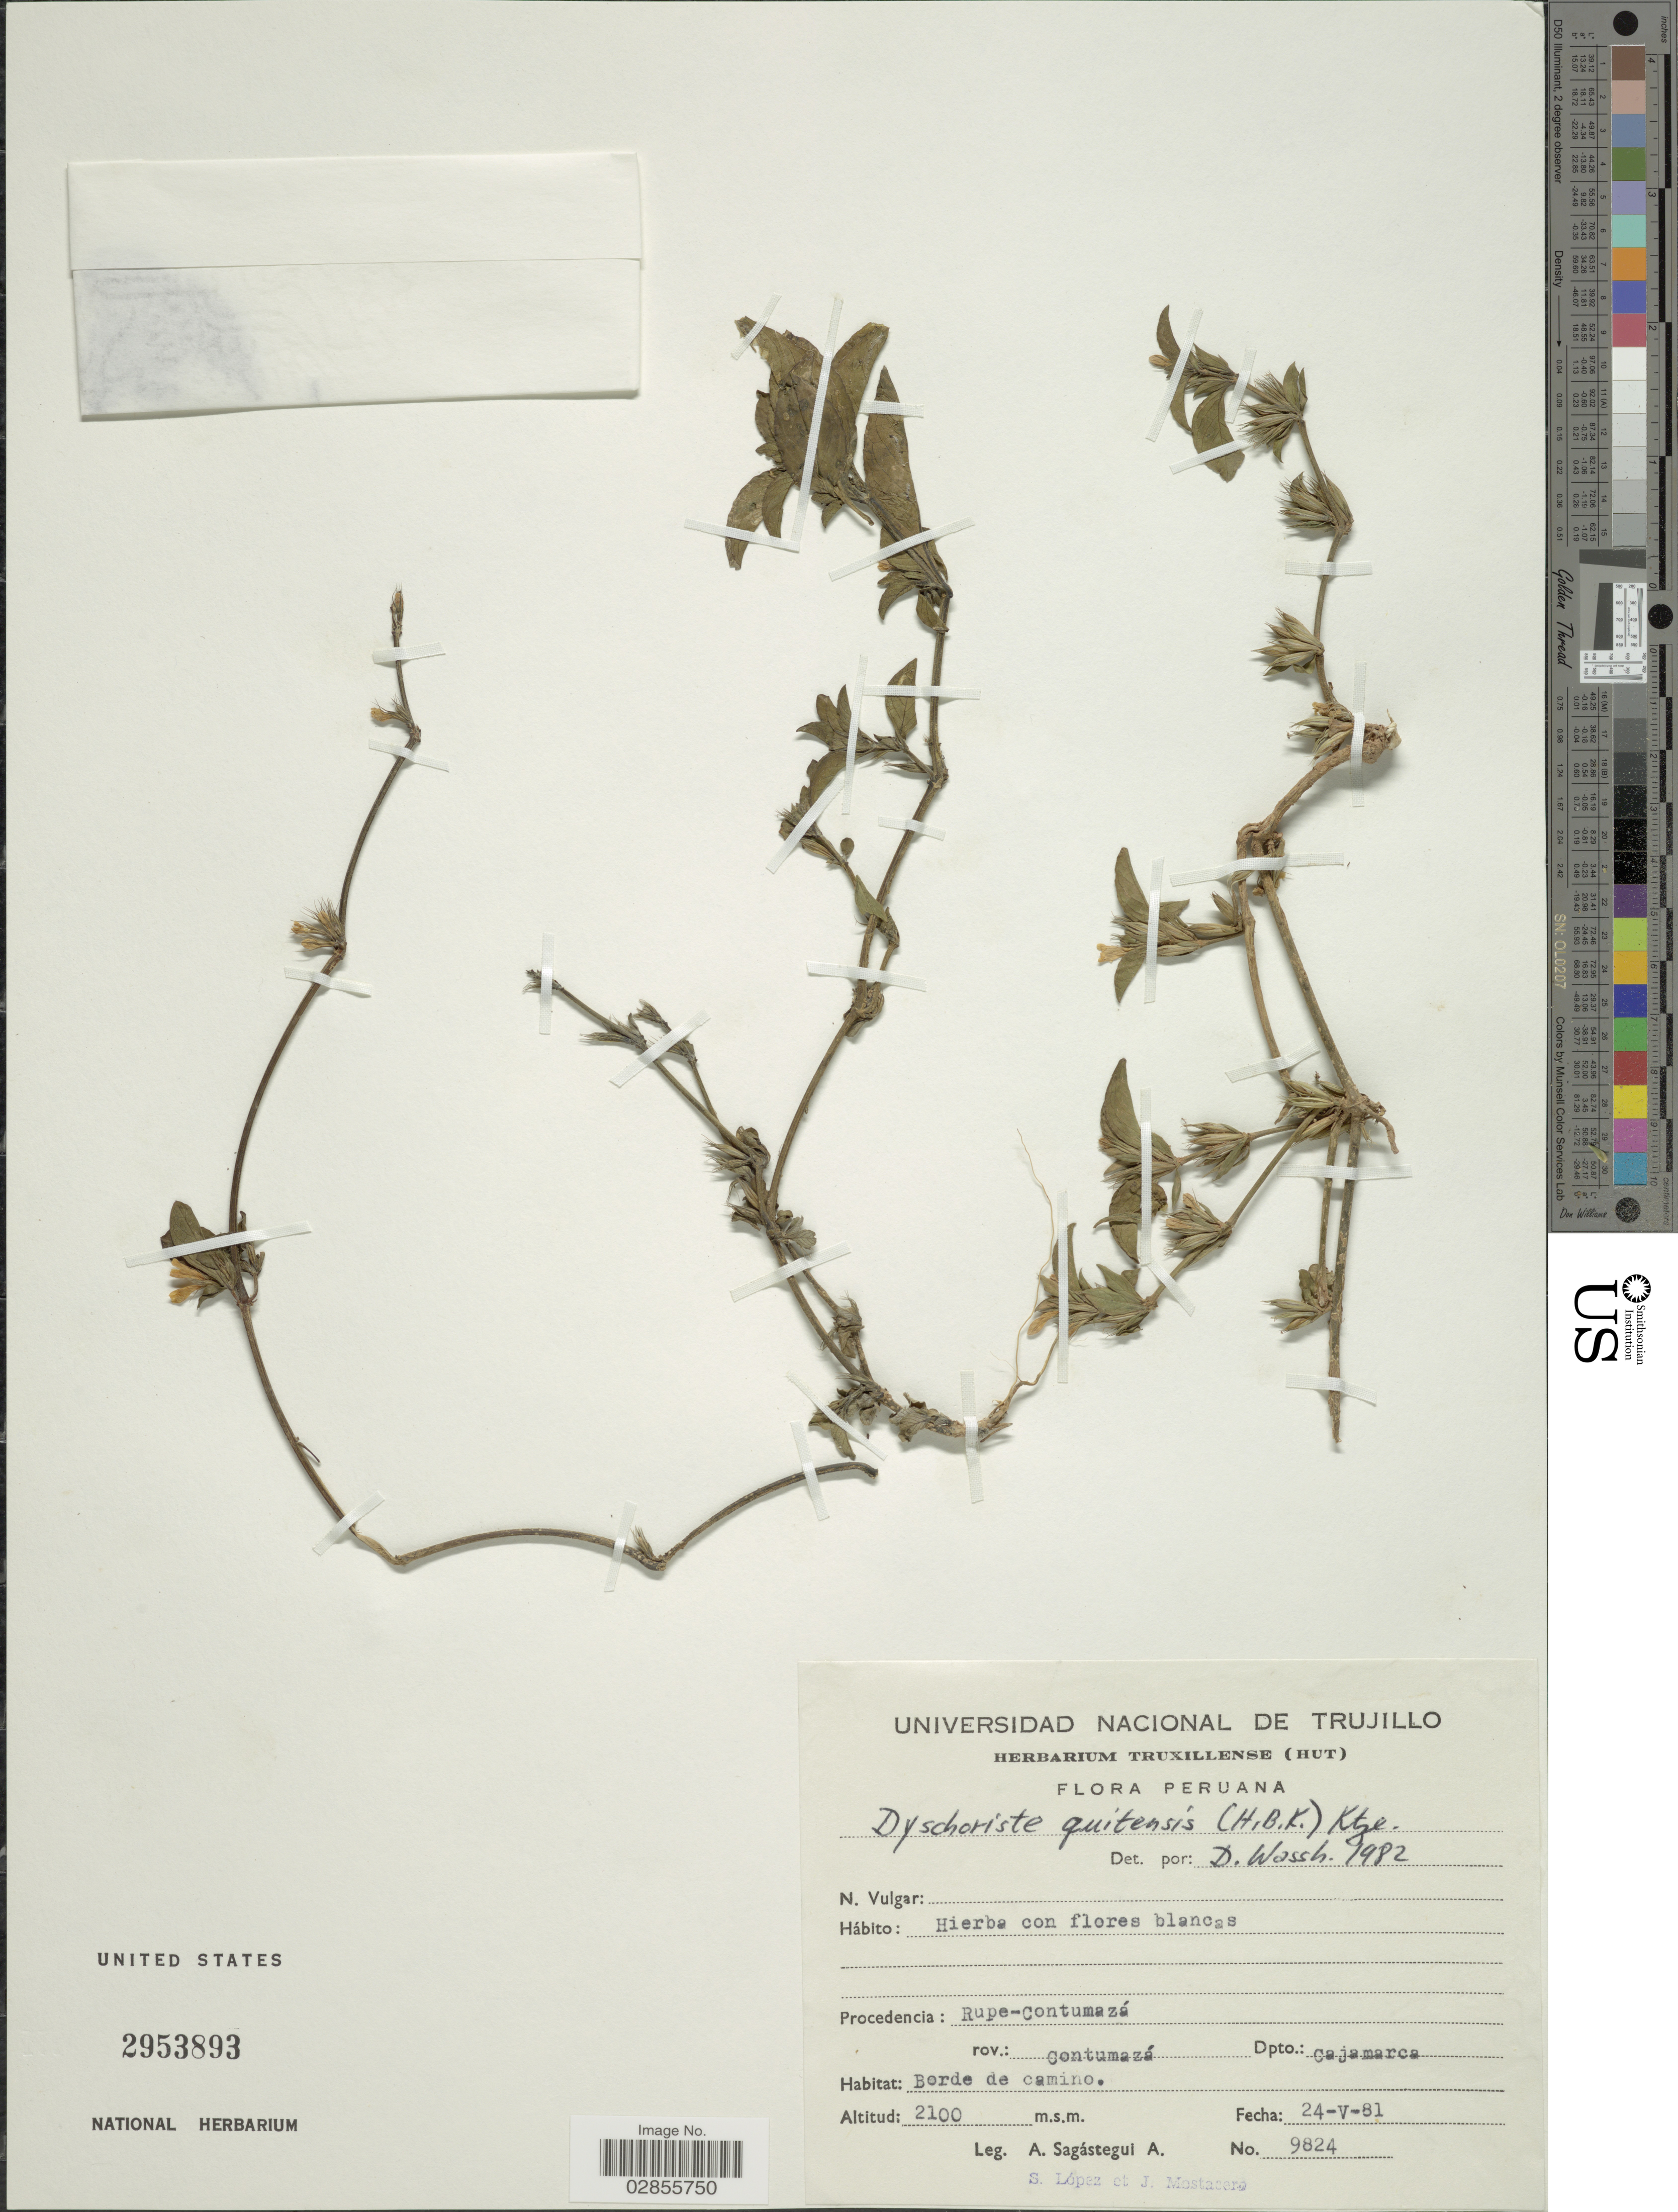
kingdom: Plantae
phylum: Tracheophyta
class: Magnoliopsida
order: Lamiales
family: Acanthaceae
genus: Dyschoriste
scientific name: Dyschoriste quitensis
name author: (Kunth) Kuntze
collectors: A. Sagástegui A., S. Lopez & J. Mostacero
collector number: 9824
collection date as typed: Transcribed d/m/y: 24/5/81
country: Peru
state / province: Cajamarca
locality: Procedencia: Rupe-Contumazá, rov.: Contumazá. Dpto.: Cajamarca.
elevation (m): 2100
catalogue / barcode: US 2953893